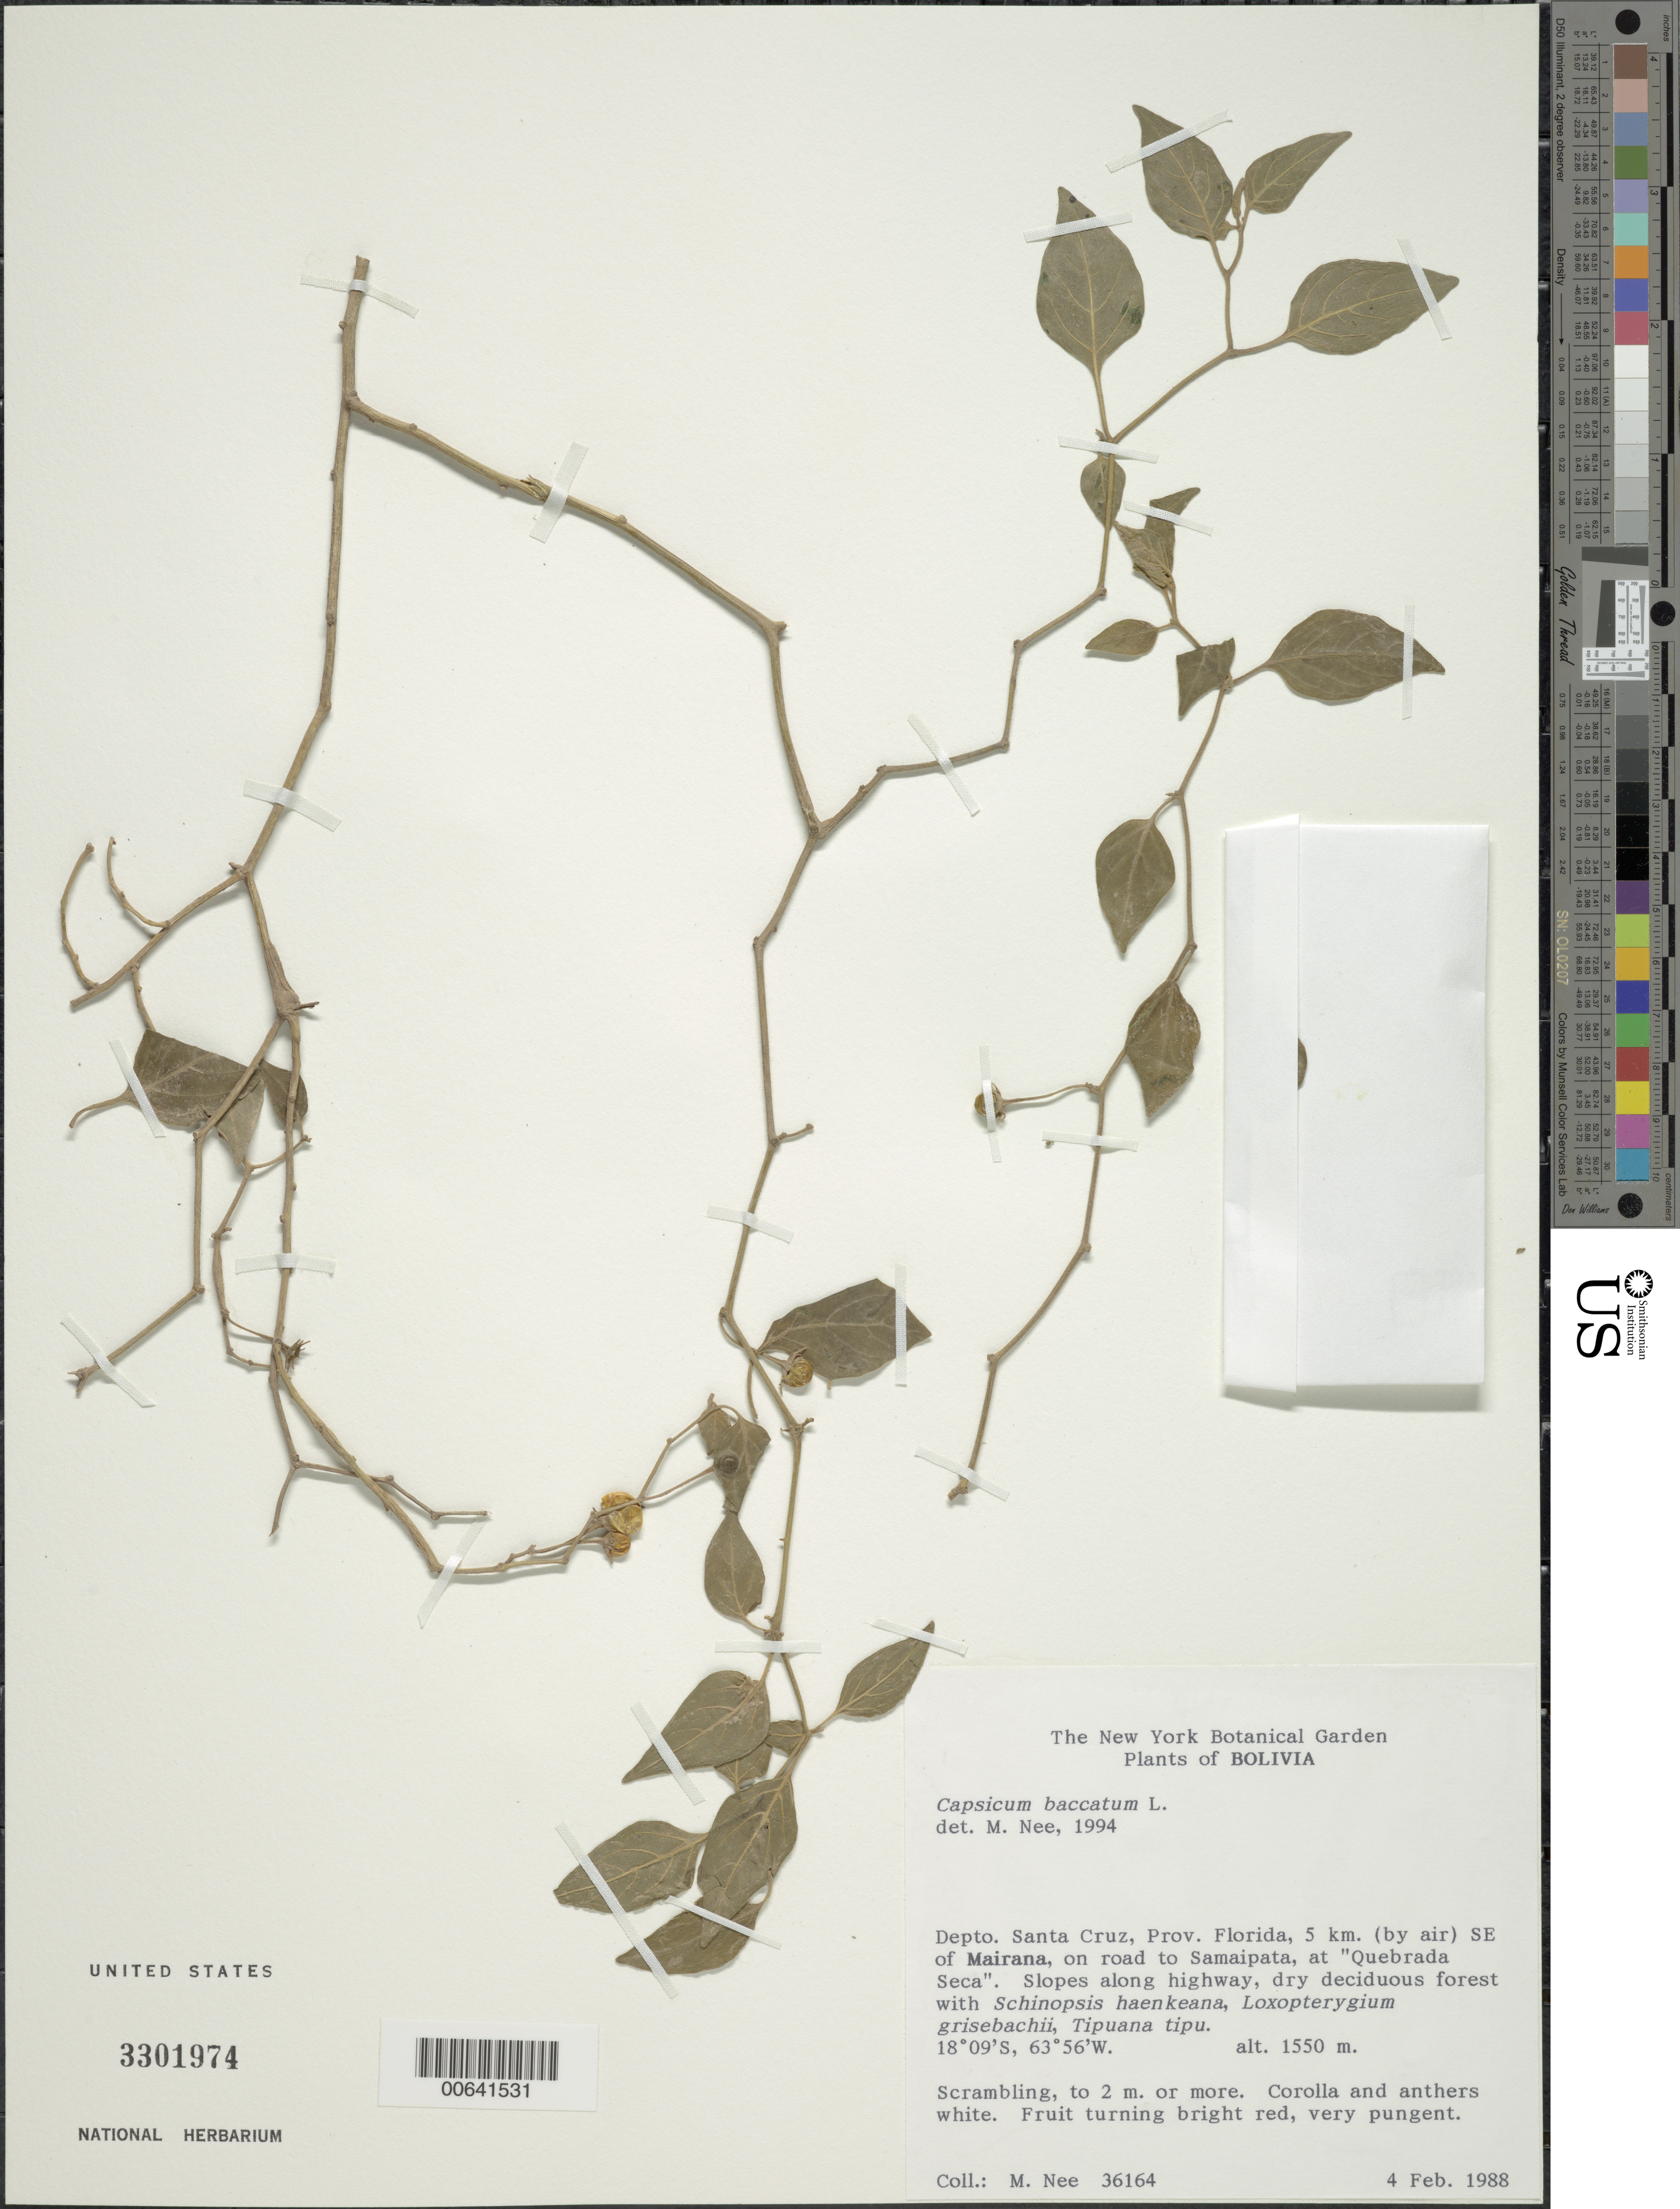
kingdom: Plantae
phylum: Tracheophyta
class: Magnoliopsida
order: Solanales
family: Solanaceae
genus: Capsicum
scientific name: Capsicum baccatum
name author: L.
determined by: Nee, Michael H.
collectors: M. Nee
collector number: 36164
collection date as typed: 04 Feb 1980 or 02 Apr 1980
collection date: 1980-02-04 or 1980-04-02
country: Bolivia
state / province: Santa Cruz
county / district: Florida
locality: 5 km SE de Mariana en ruta a Samaipatai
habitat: Busque seco deciduo (Schinopsis haenkeana, Loxopterigium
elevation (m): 1550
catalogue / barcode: US 3301974